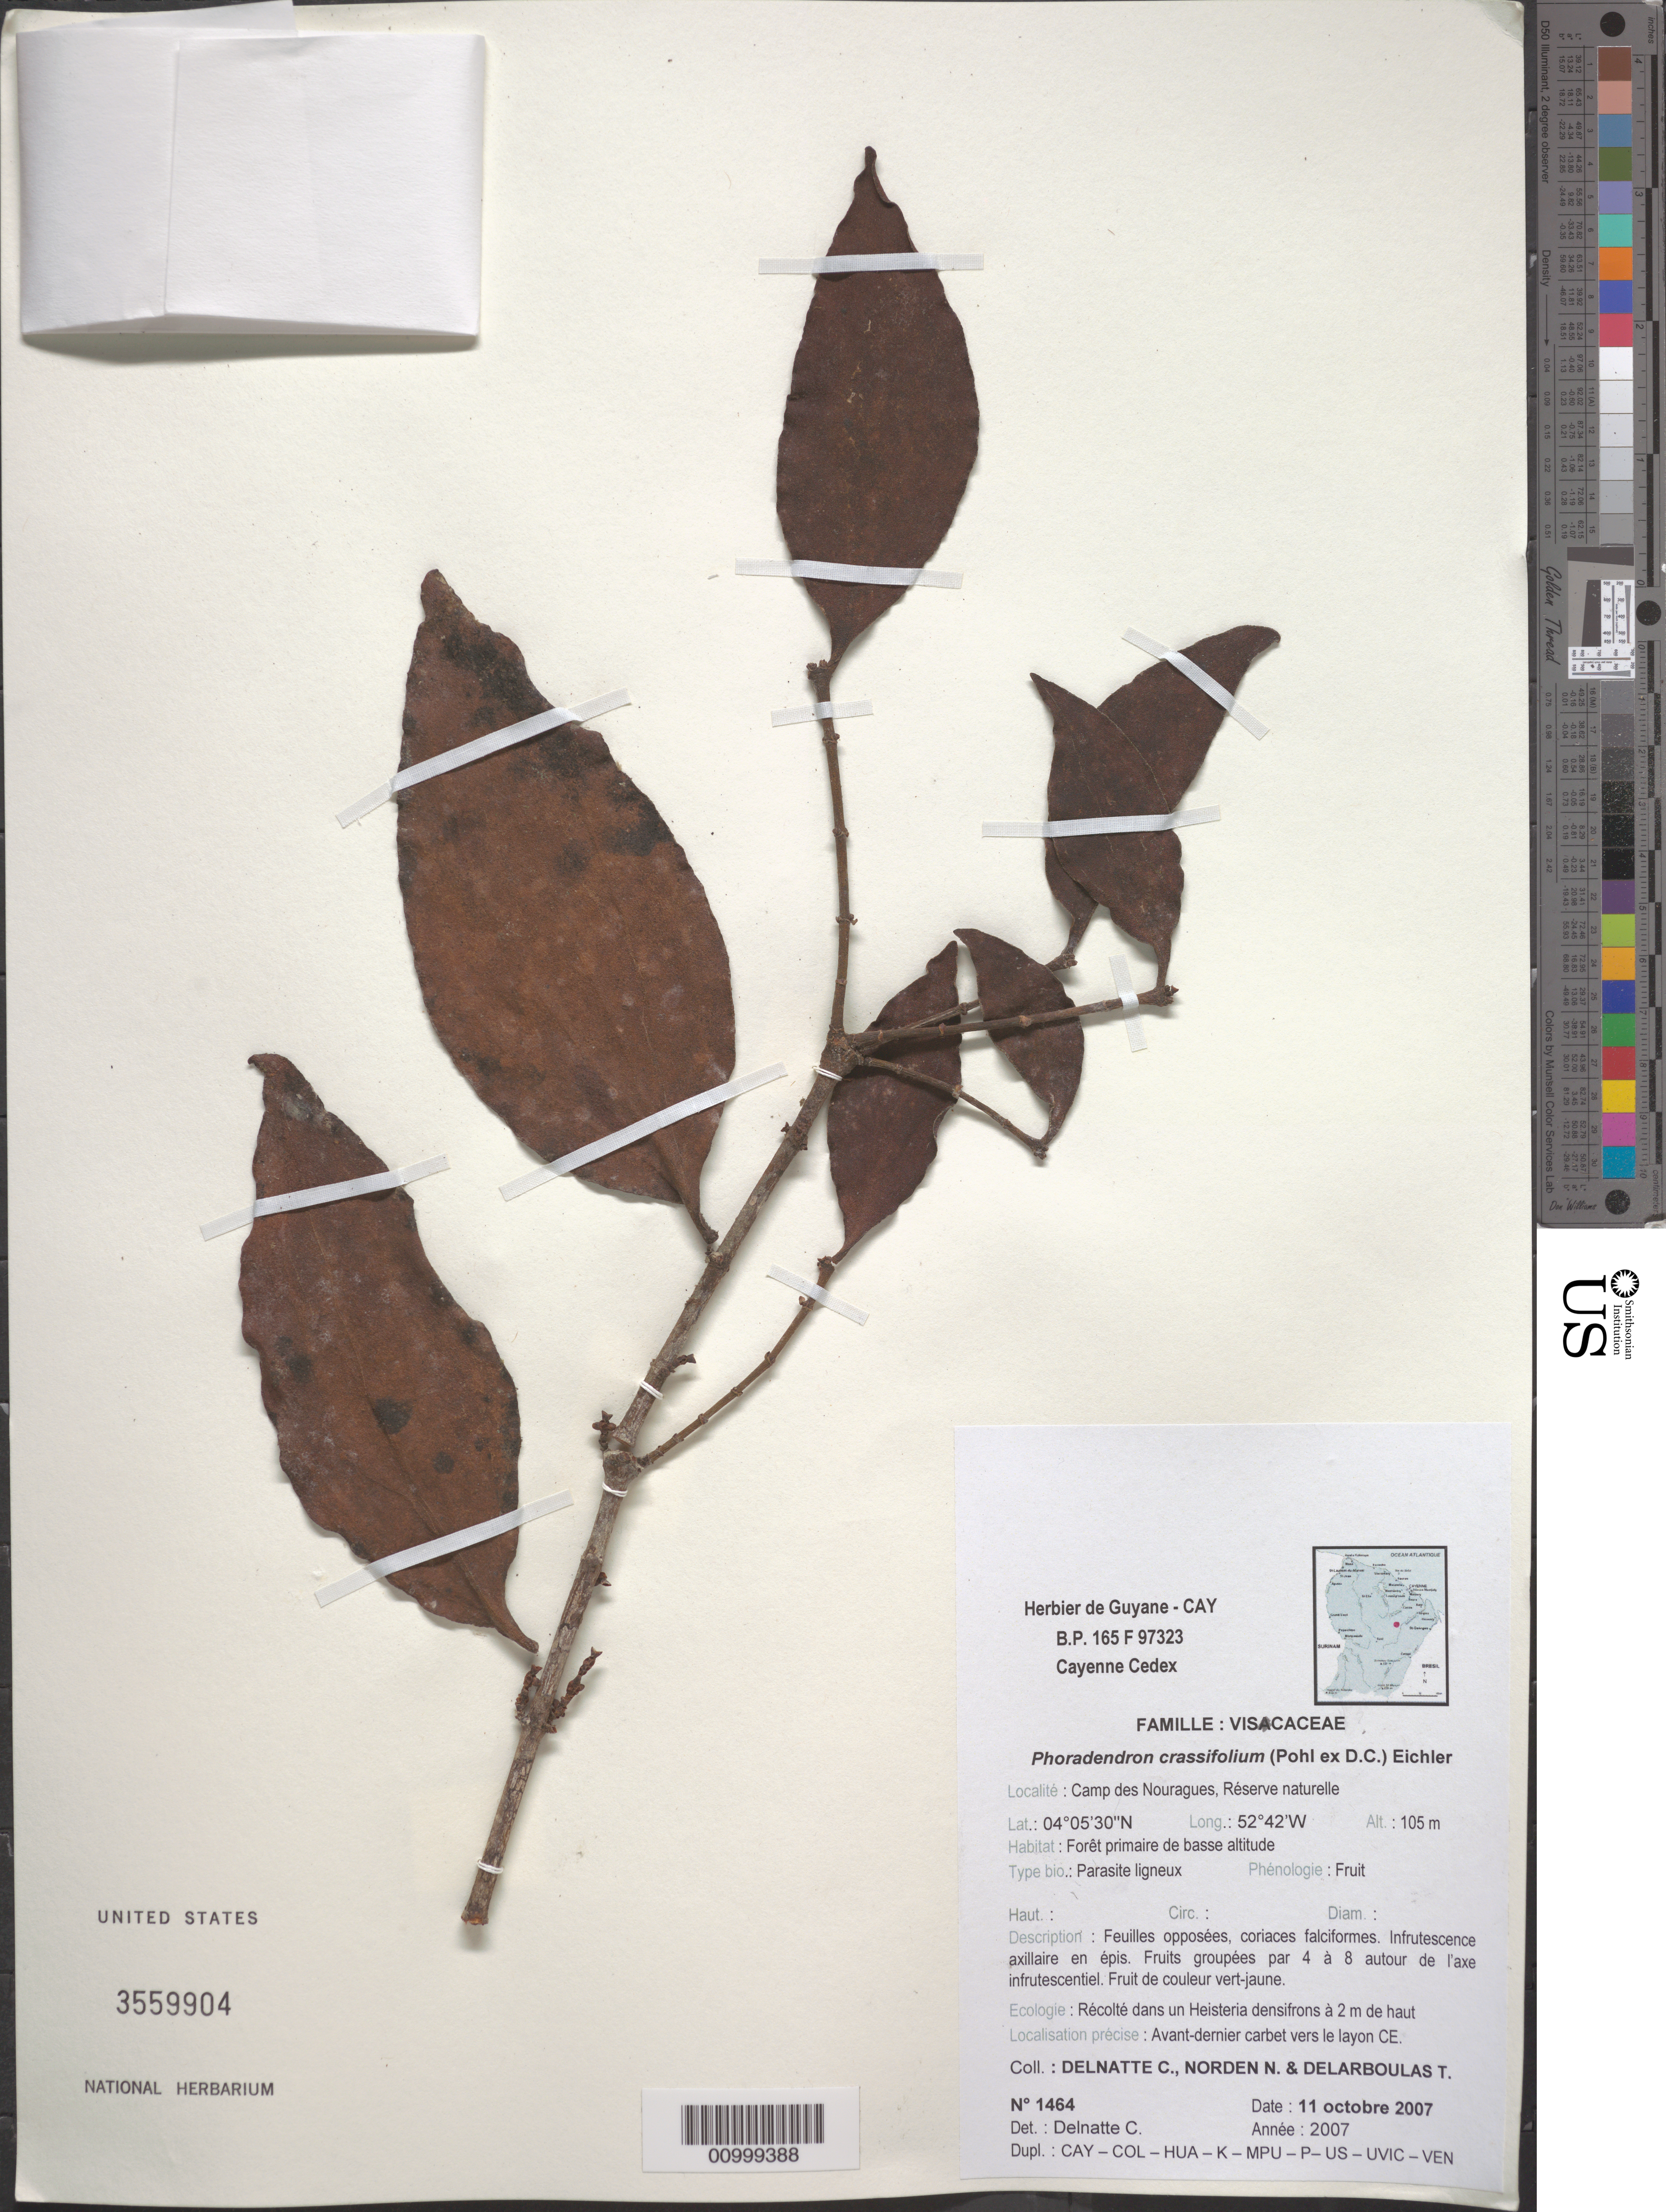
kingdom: Plantae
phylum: Tracheophyta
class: Magnoliopsida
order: Santalales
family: Viscaceae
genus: Phoradendron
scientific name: Phoradendron crassifolium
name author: (Pohl ex DC.) Eichler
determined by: Delnatte, C.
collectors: C. Delnatte, N. Norden & T. Delarboulas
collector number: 1464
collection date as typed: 11-Oct-07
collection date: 2007-10-11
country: French Guiana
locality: Camp des Nouragues, Reserve naturelle. Avant-dernier carbet vers le layon CE.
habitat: Foret primaire de basse altitude. Recolte dans un Heisteria densifrons a 2 m de haut.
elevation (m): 105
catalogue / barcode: US 3559904